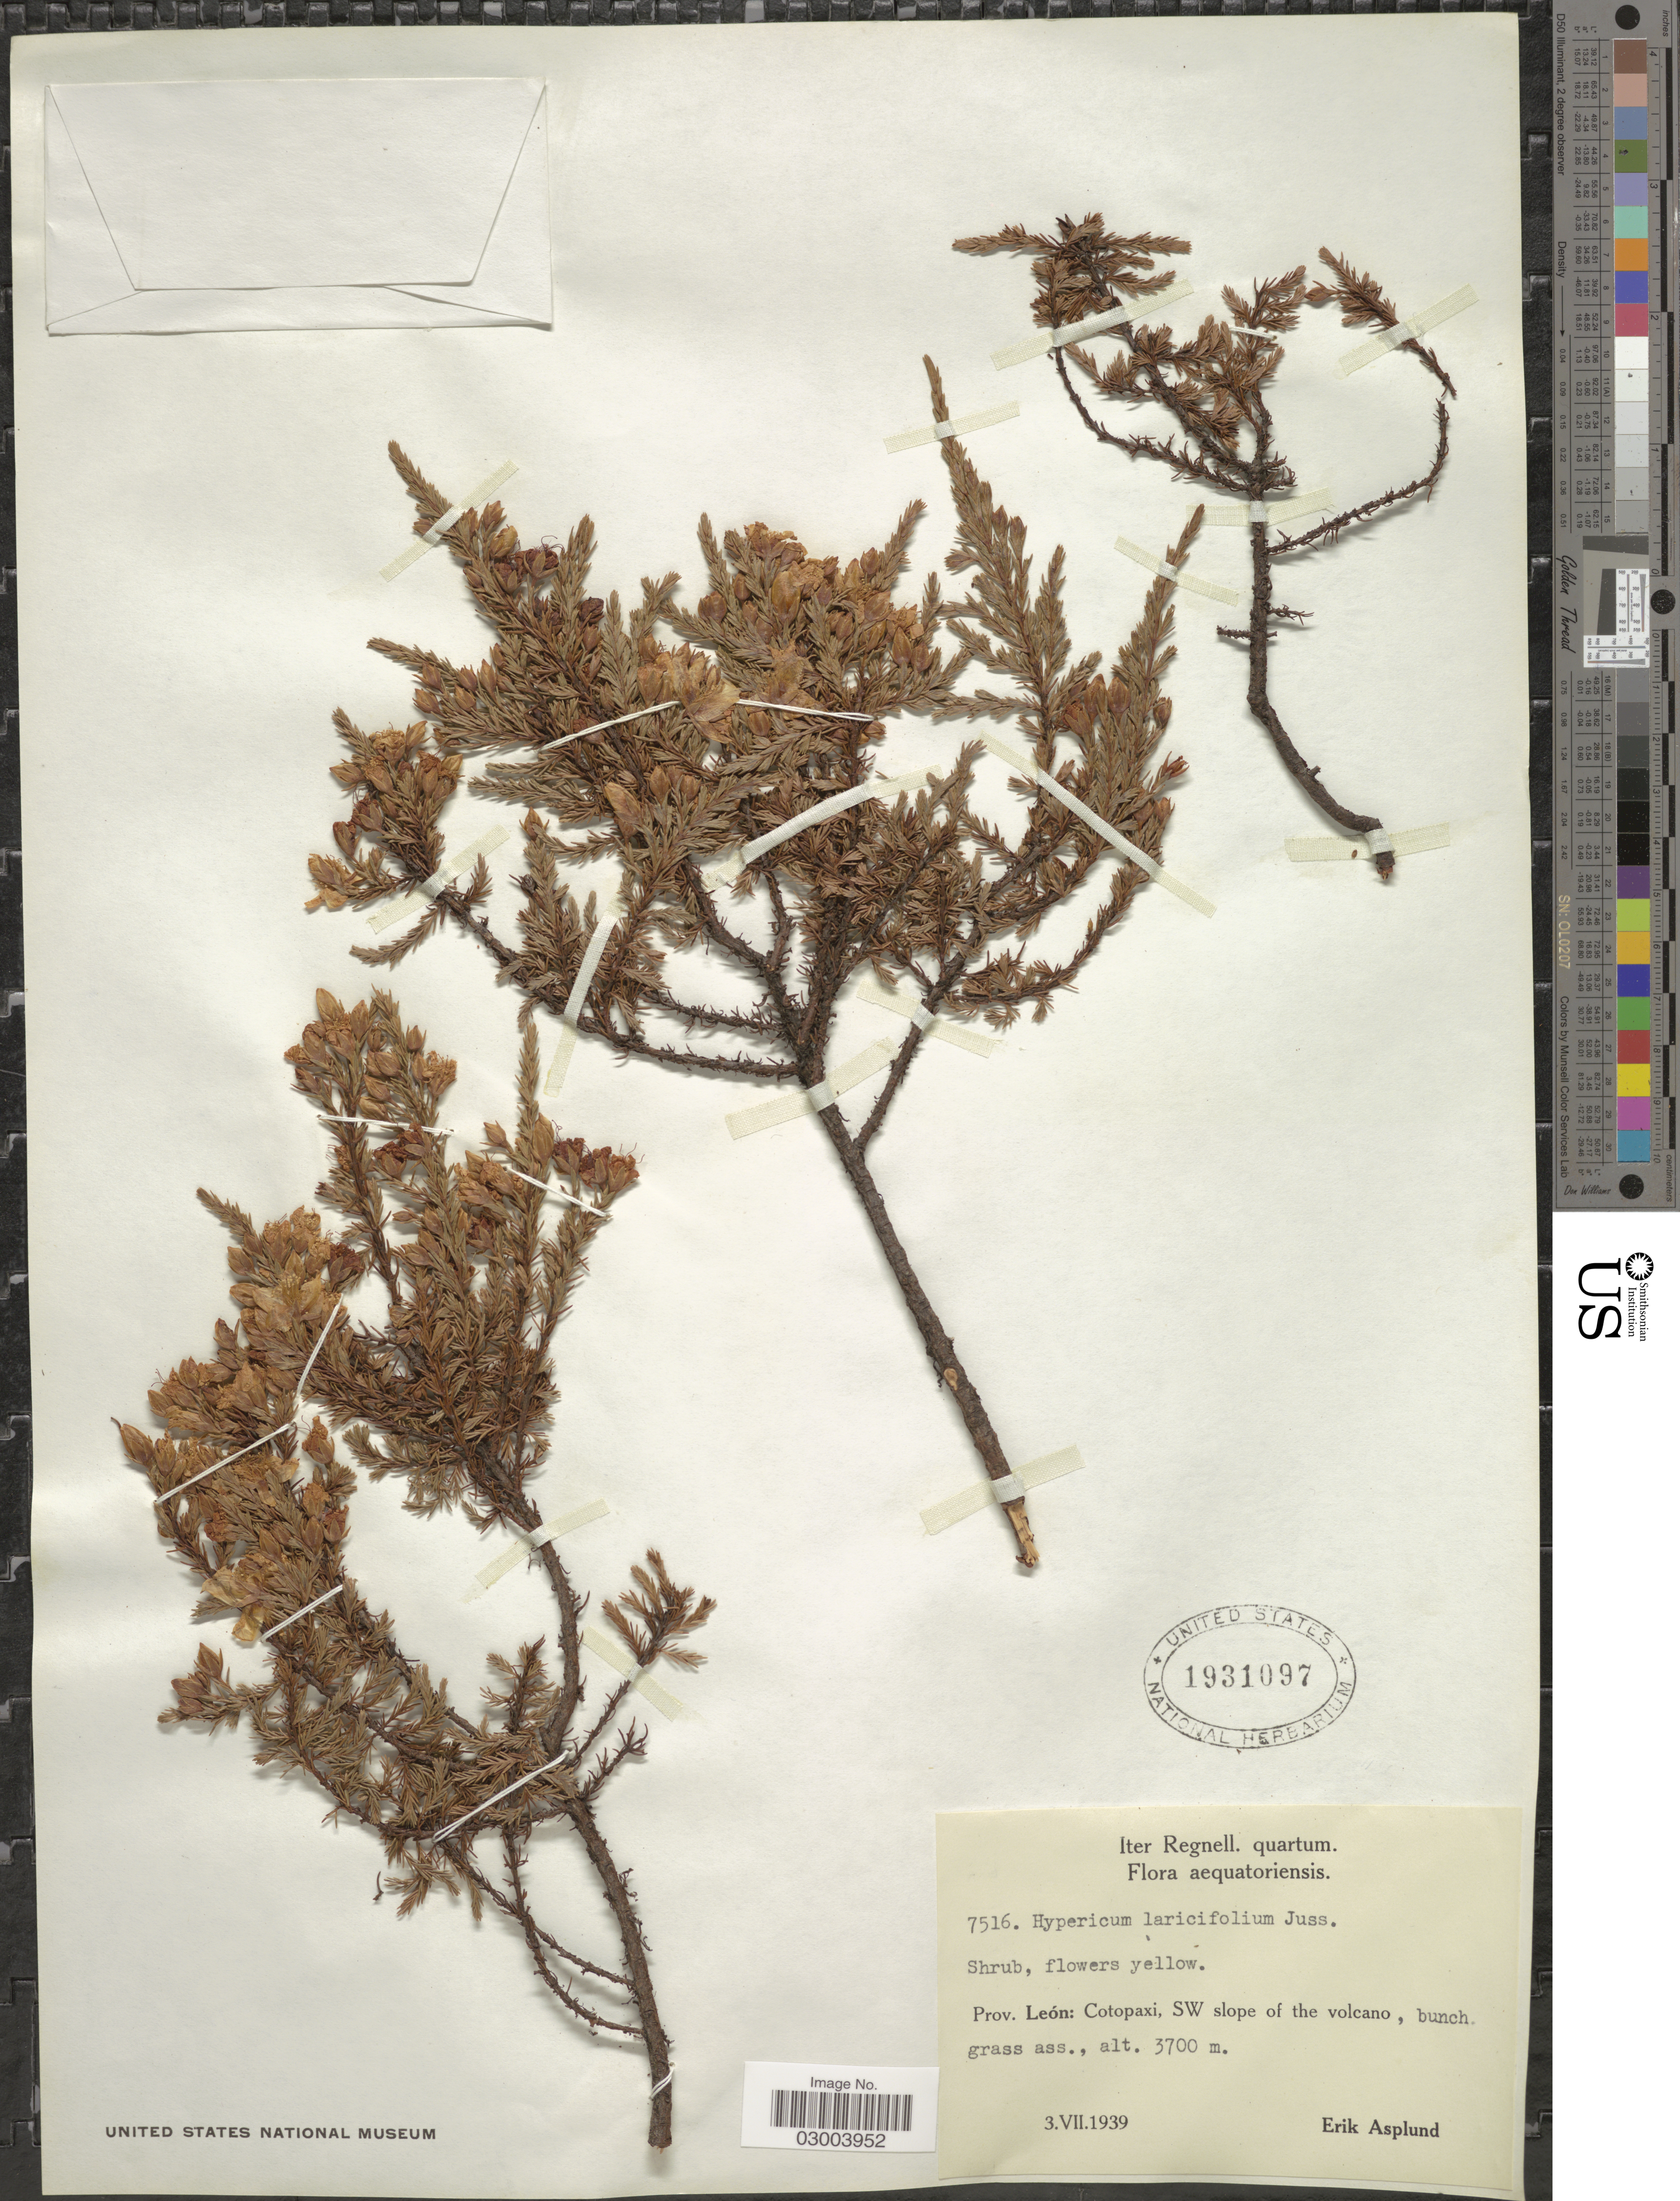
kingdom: Plantae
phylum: Tracheophyta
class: Magnoliopsida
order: Malpighiales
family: Hypericaceae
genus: Hypericum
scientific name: Hypericum laricifolium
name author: Juss.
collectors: E. Asplund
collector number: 7516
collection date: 1939-07-03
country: Ecuador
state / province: Cotopaxi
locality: Prov. León: Cotopaxi, SW slope of the volcano.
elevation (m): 3700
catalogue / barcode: US 1931097